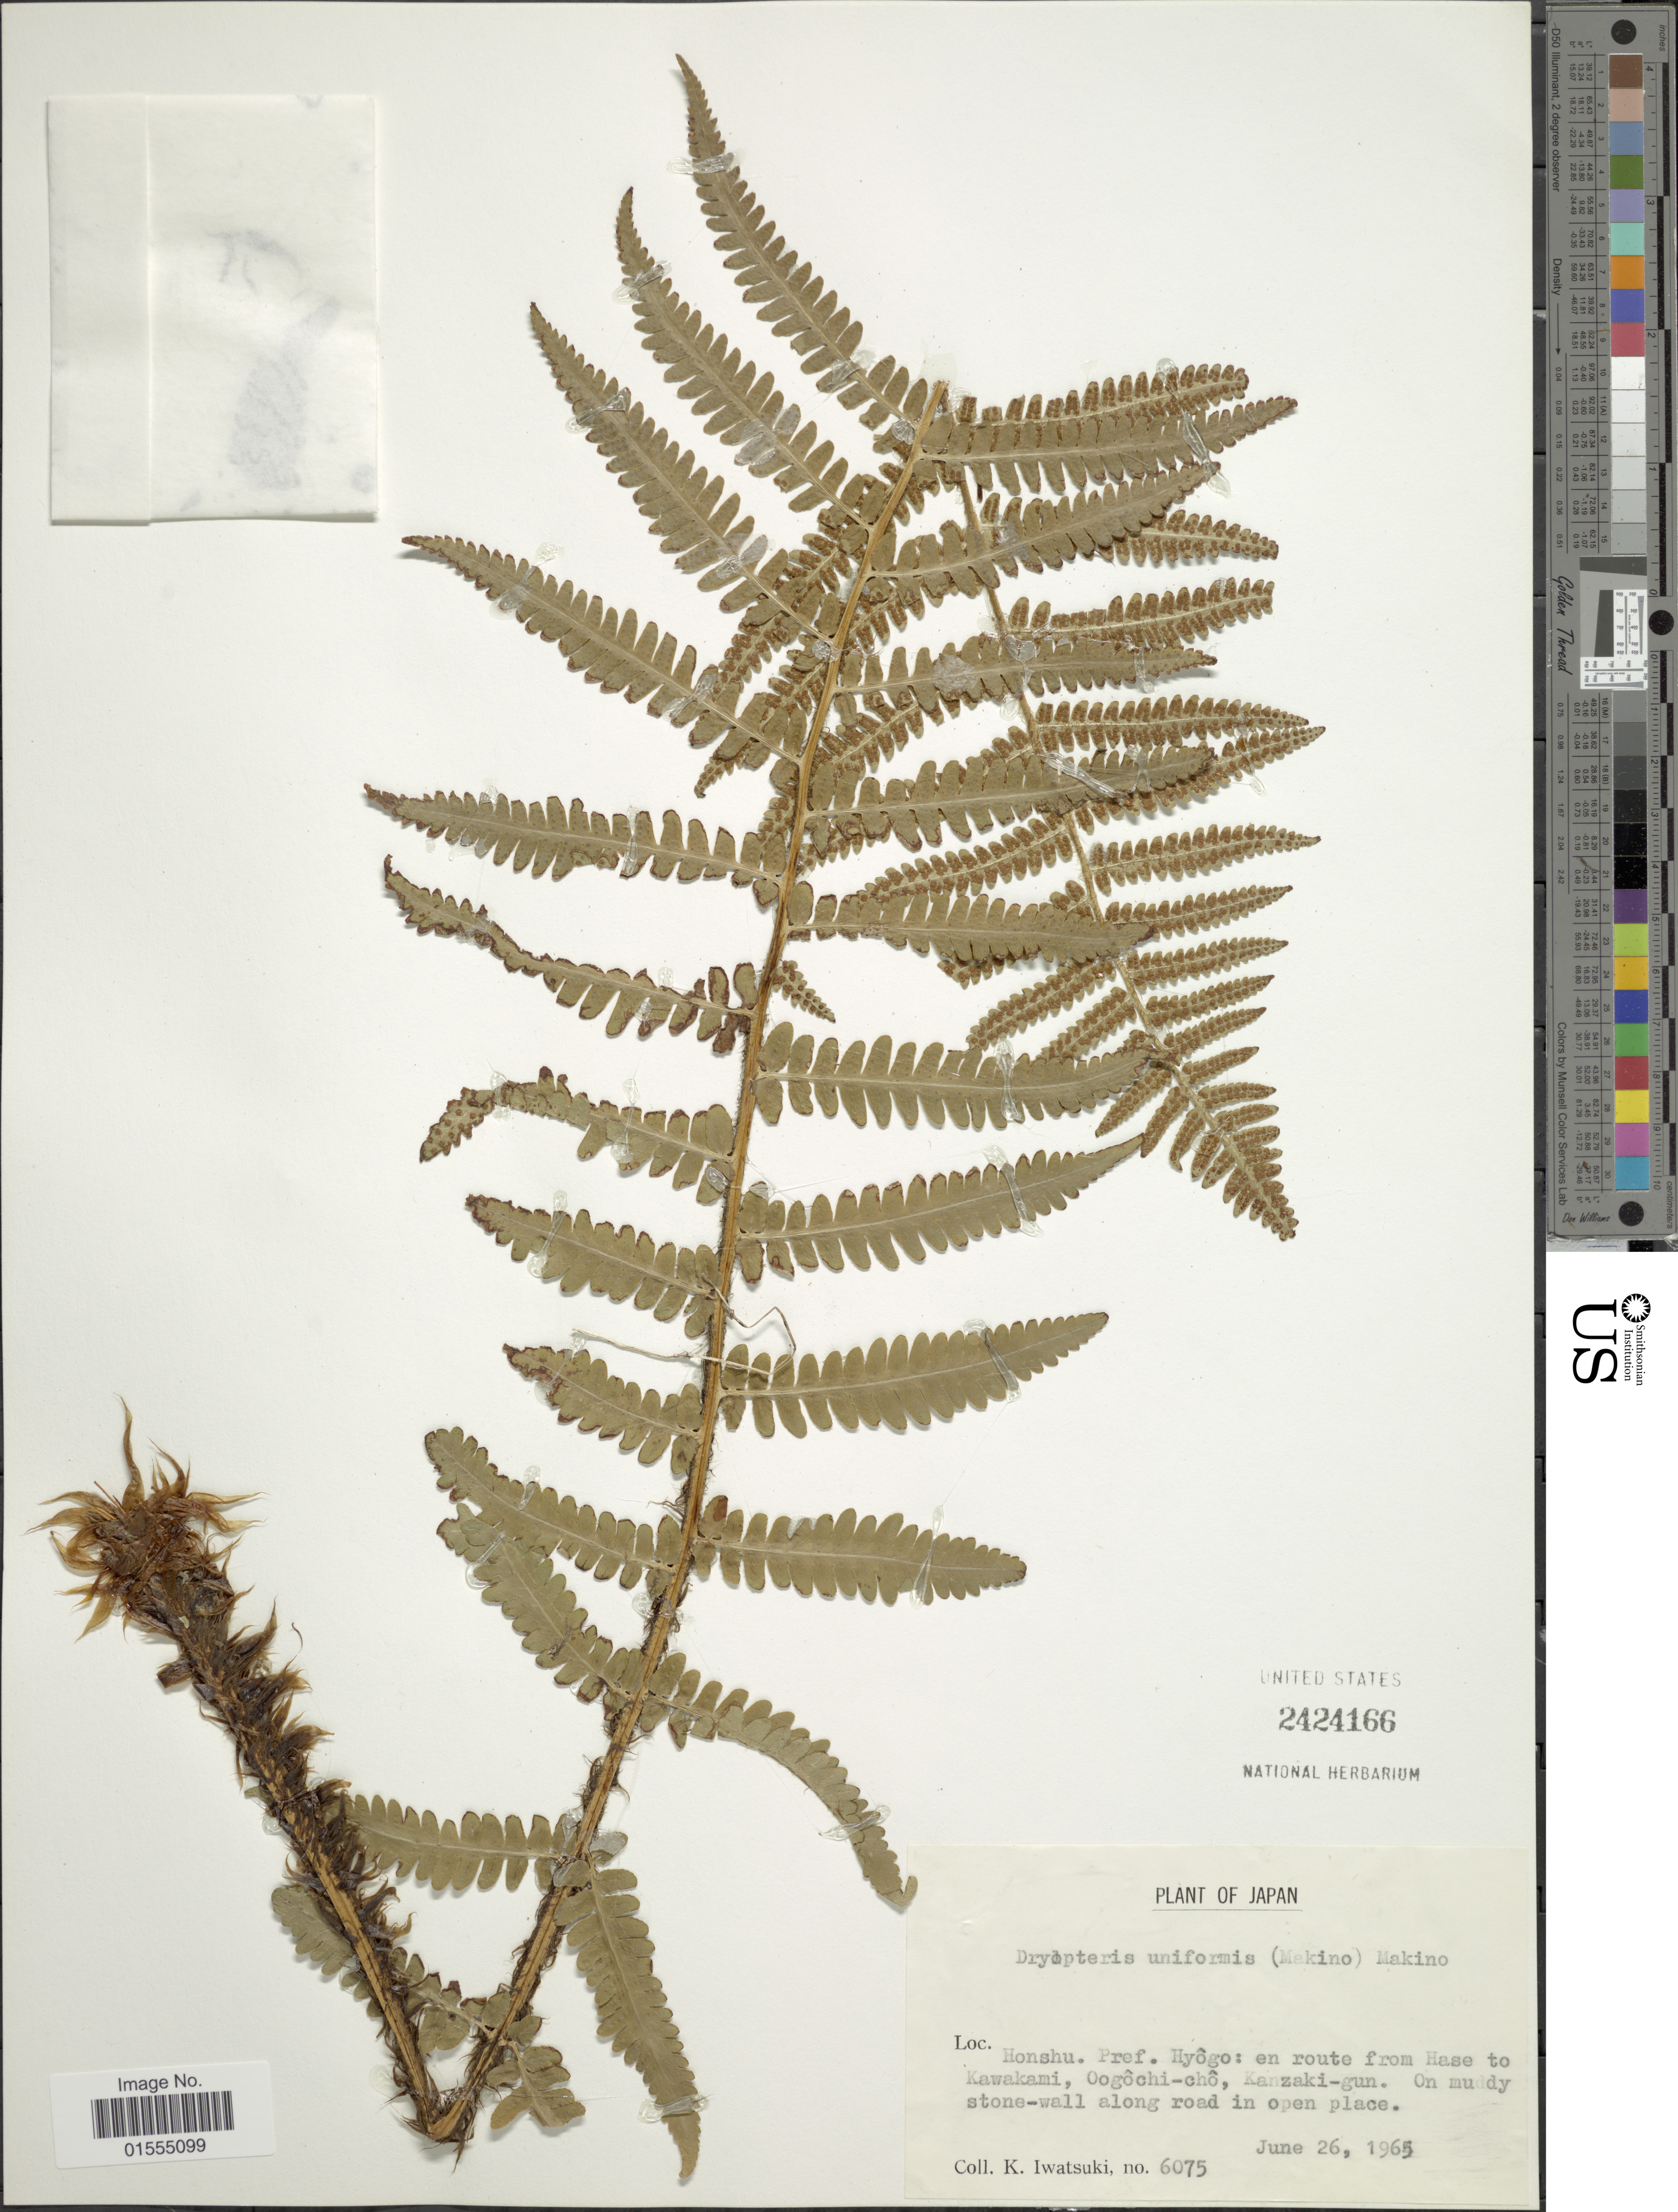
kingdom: Plantae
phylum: Tracheophyta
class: Polypodiopsida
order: Polypodiales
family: Dryopteridaceae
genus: Dryopteris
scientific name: Dryopteris uniformis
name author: (Makino) Makino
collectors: K. Iwatsuki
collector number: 6075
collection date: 1965-06-26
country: Japan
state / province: Hyogo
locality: Honshu. Pref Hyôgo: en route from Hase to Kawakami, Oogôchi-chô, Kanzaki-gun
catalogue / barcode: US 2424166